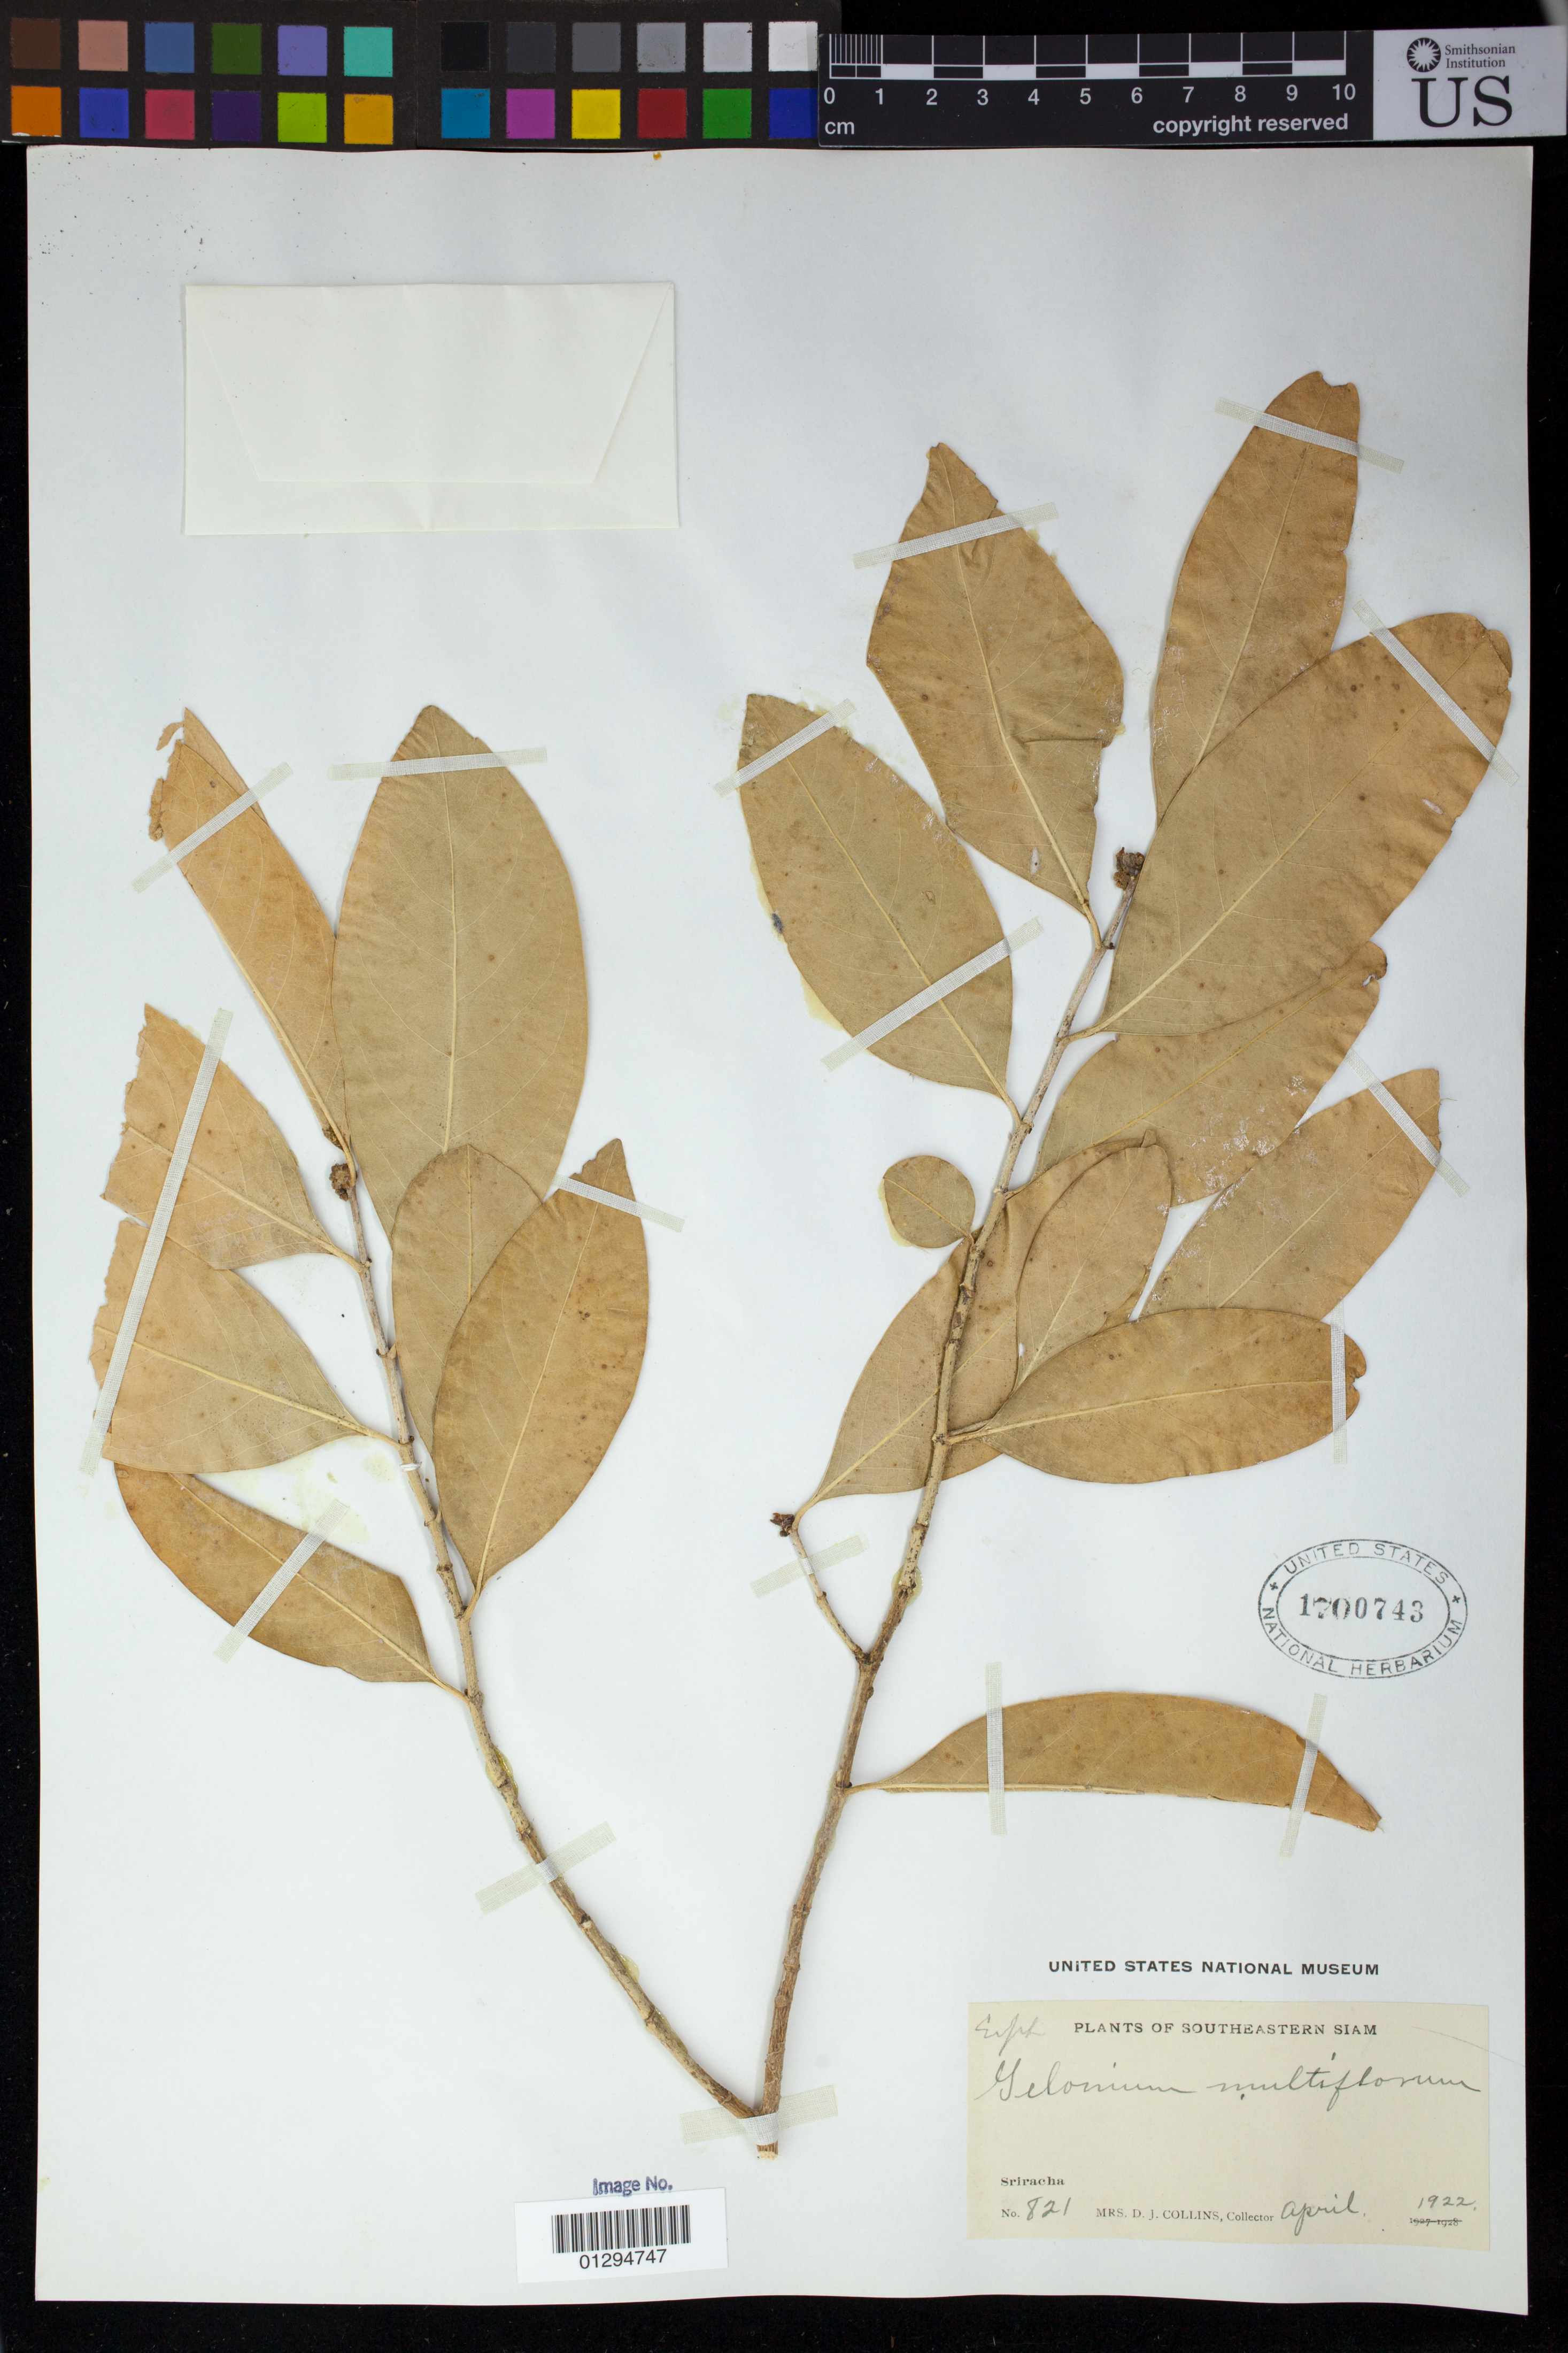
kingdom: Plantae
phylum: Tracheophyta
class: Magnoliopsida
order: Malpighiales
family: Euphorbiaceae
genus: Gelonium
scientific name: Gelonium multiflorum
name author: A. Juss.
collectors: Mrs. D. J. Collins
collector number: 821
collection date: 1922-04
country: Thailand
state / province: Chon Buri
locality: Sriracha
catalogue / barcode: US 1700743